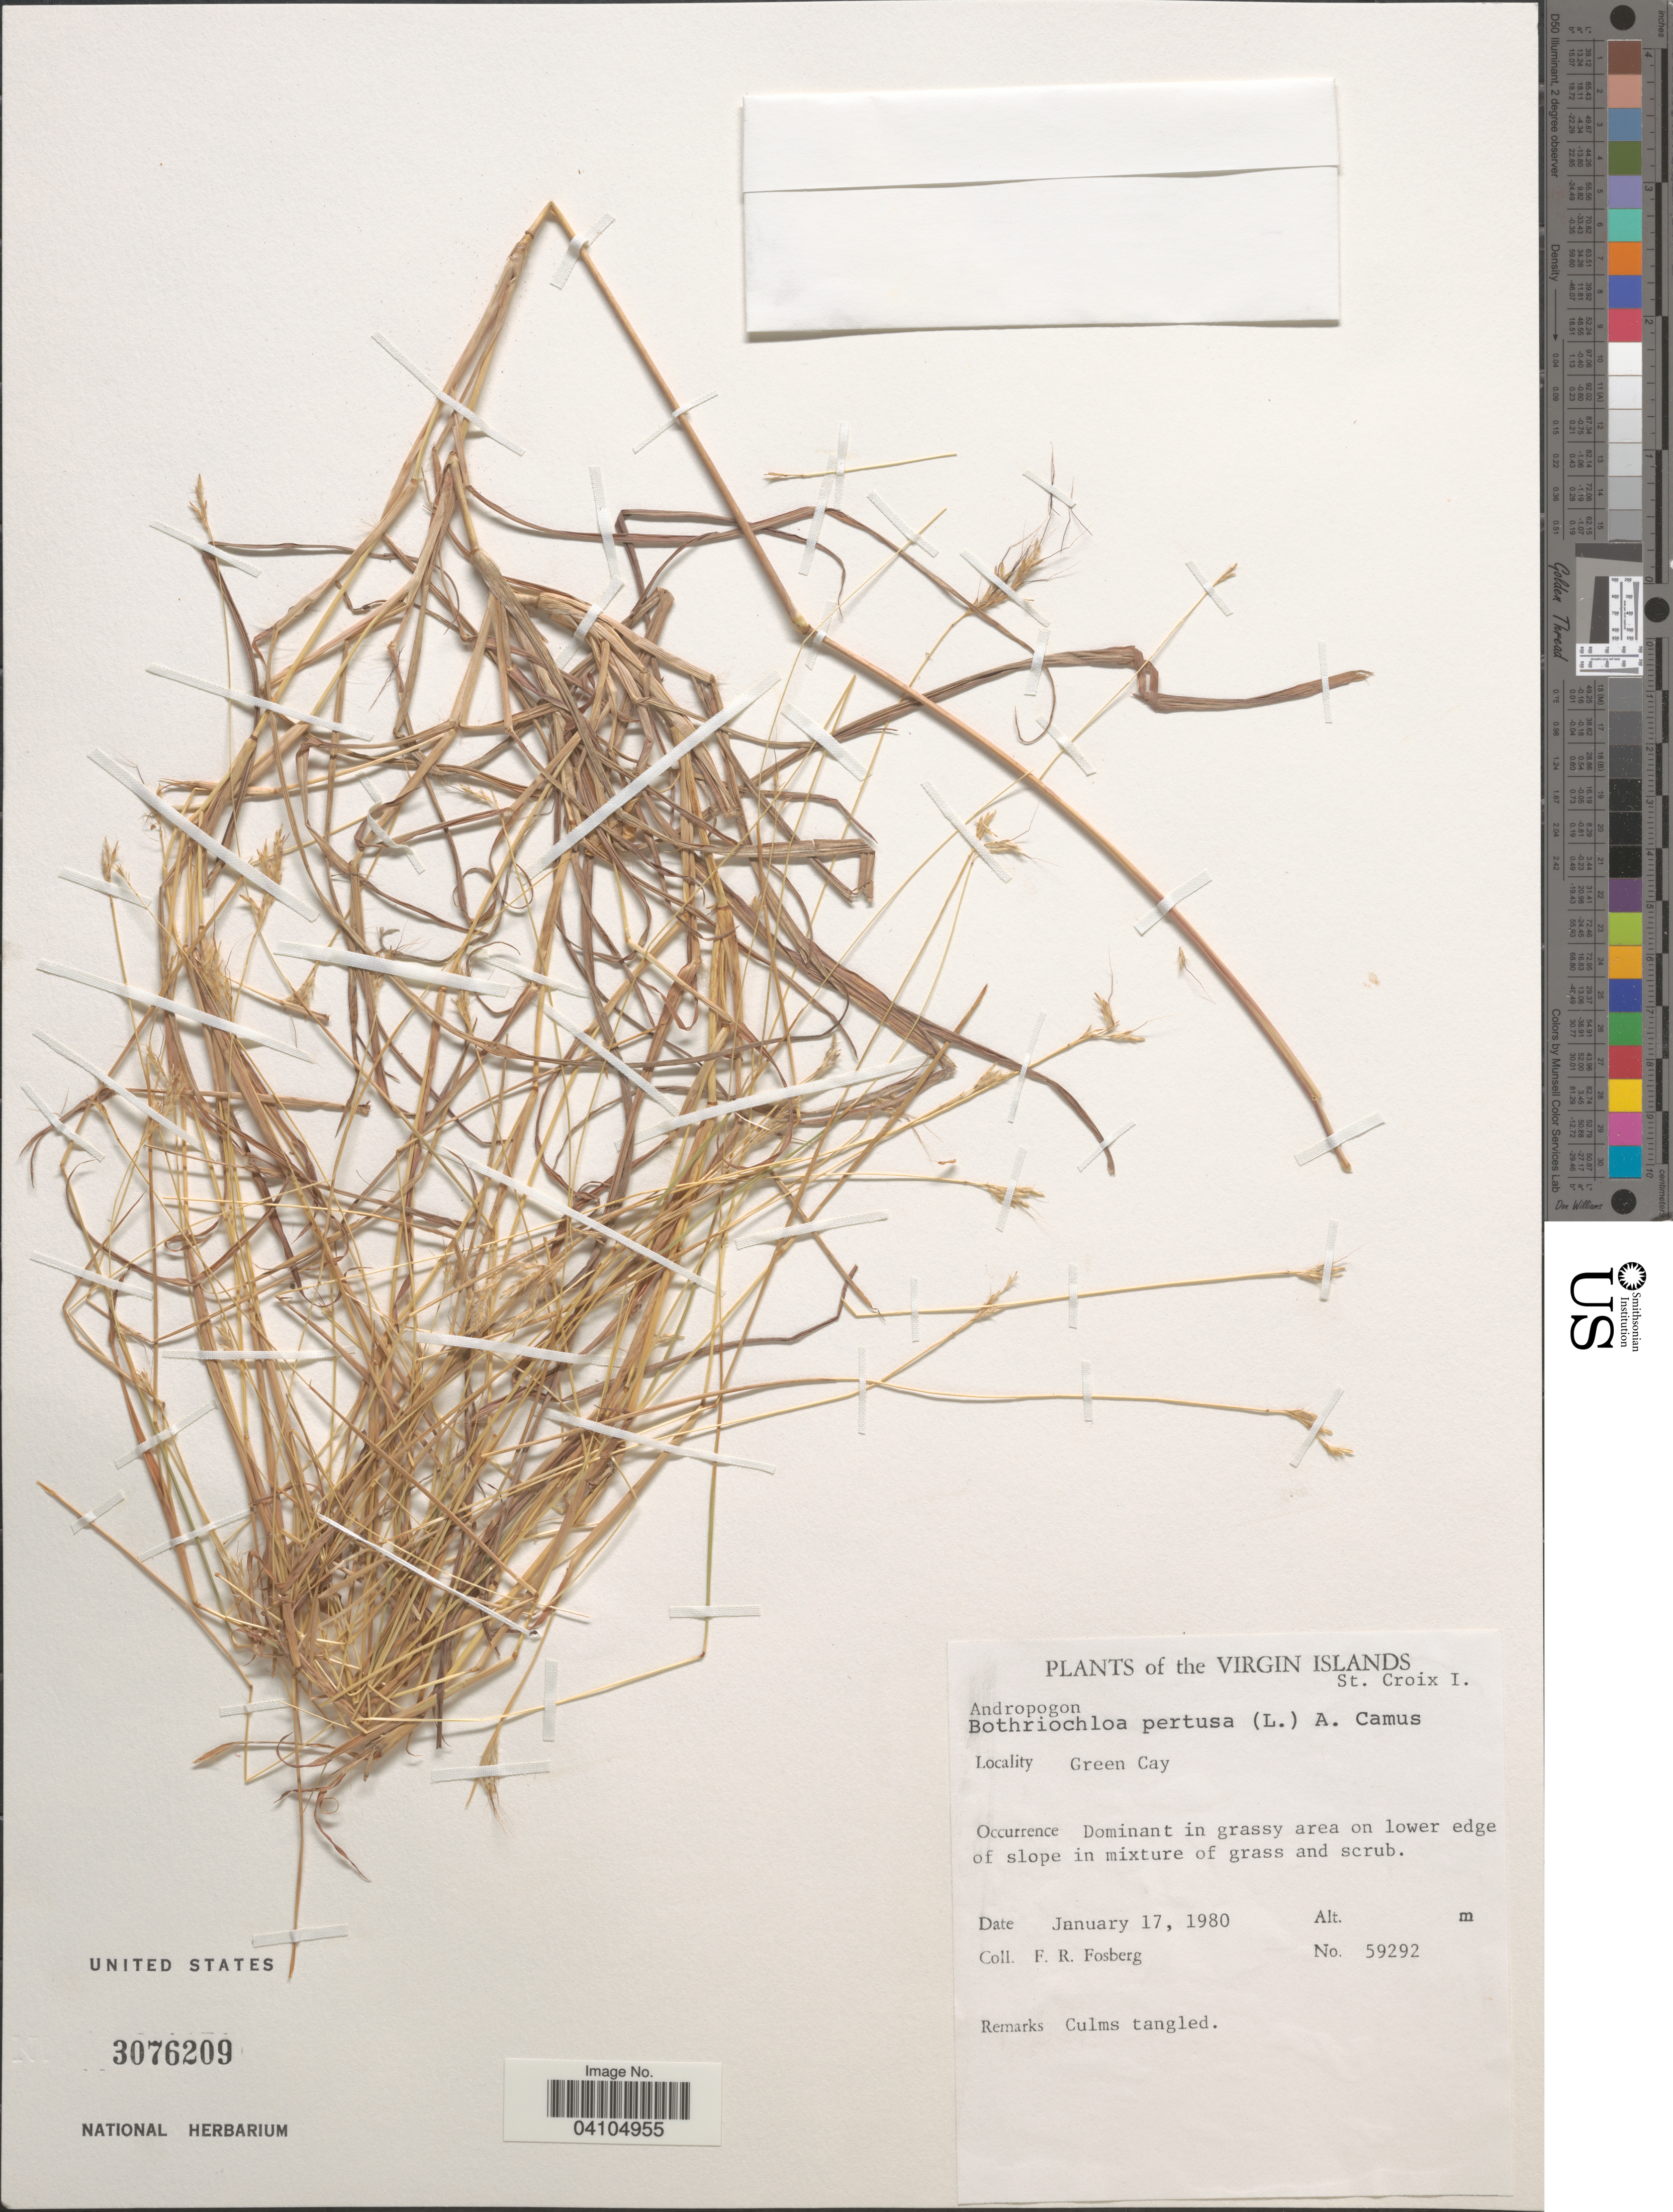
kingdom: Plantae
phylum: Tracheophyta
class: Liliopsida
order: Poales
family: Poaceae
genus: Bothriochloa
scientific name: Bothriochloa pertusa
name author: (L.) A. Camus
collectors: F. R. Fosberg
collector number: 59292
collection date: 1980-01-17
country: U.S. Virgin Islands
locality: St. Croix I. Green Cay.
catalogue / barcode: US 3076209